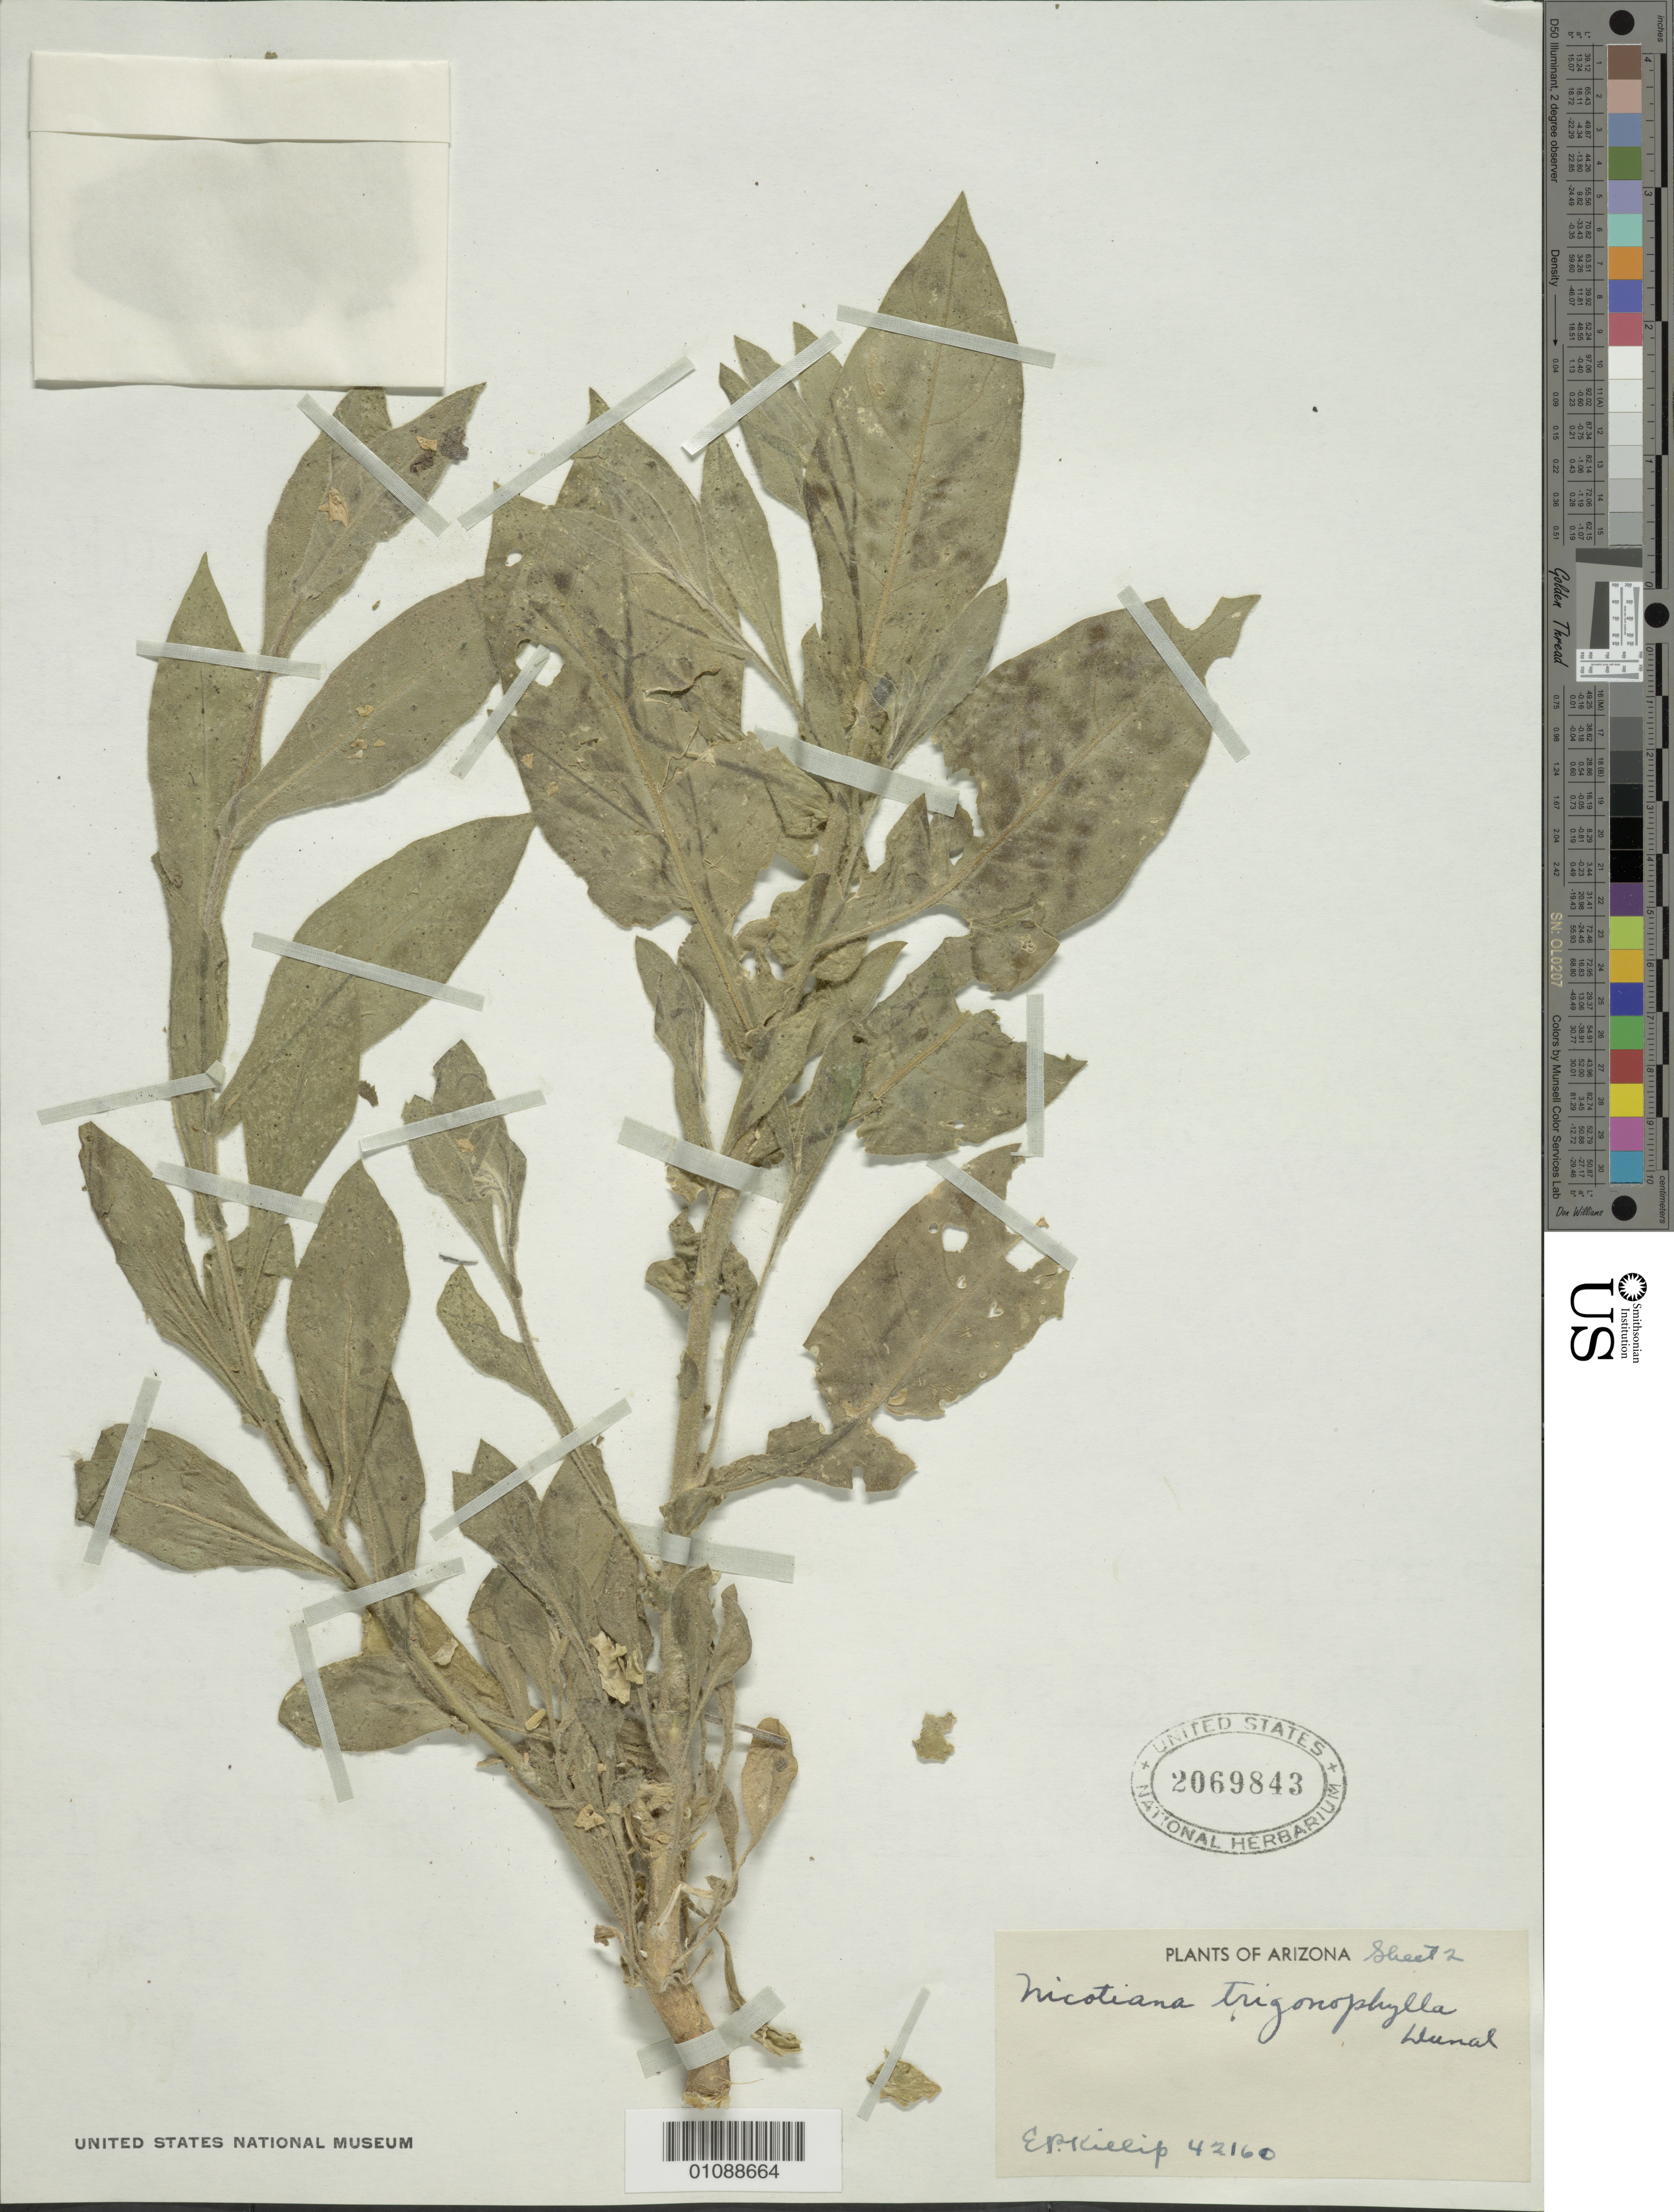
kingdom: Plantae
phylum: Tracheophyta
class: Magnoliopsida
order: Solanales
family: Solanaceae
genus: Nicotiana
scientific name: Nicotiana trigonophylla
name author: Dunal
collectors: E. P. Killip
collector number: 42160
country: United States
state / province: Arizona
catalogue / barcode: US 2069843